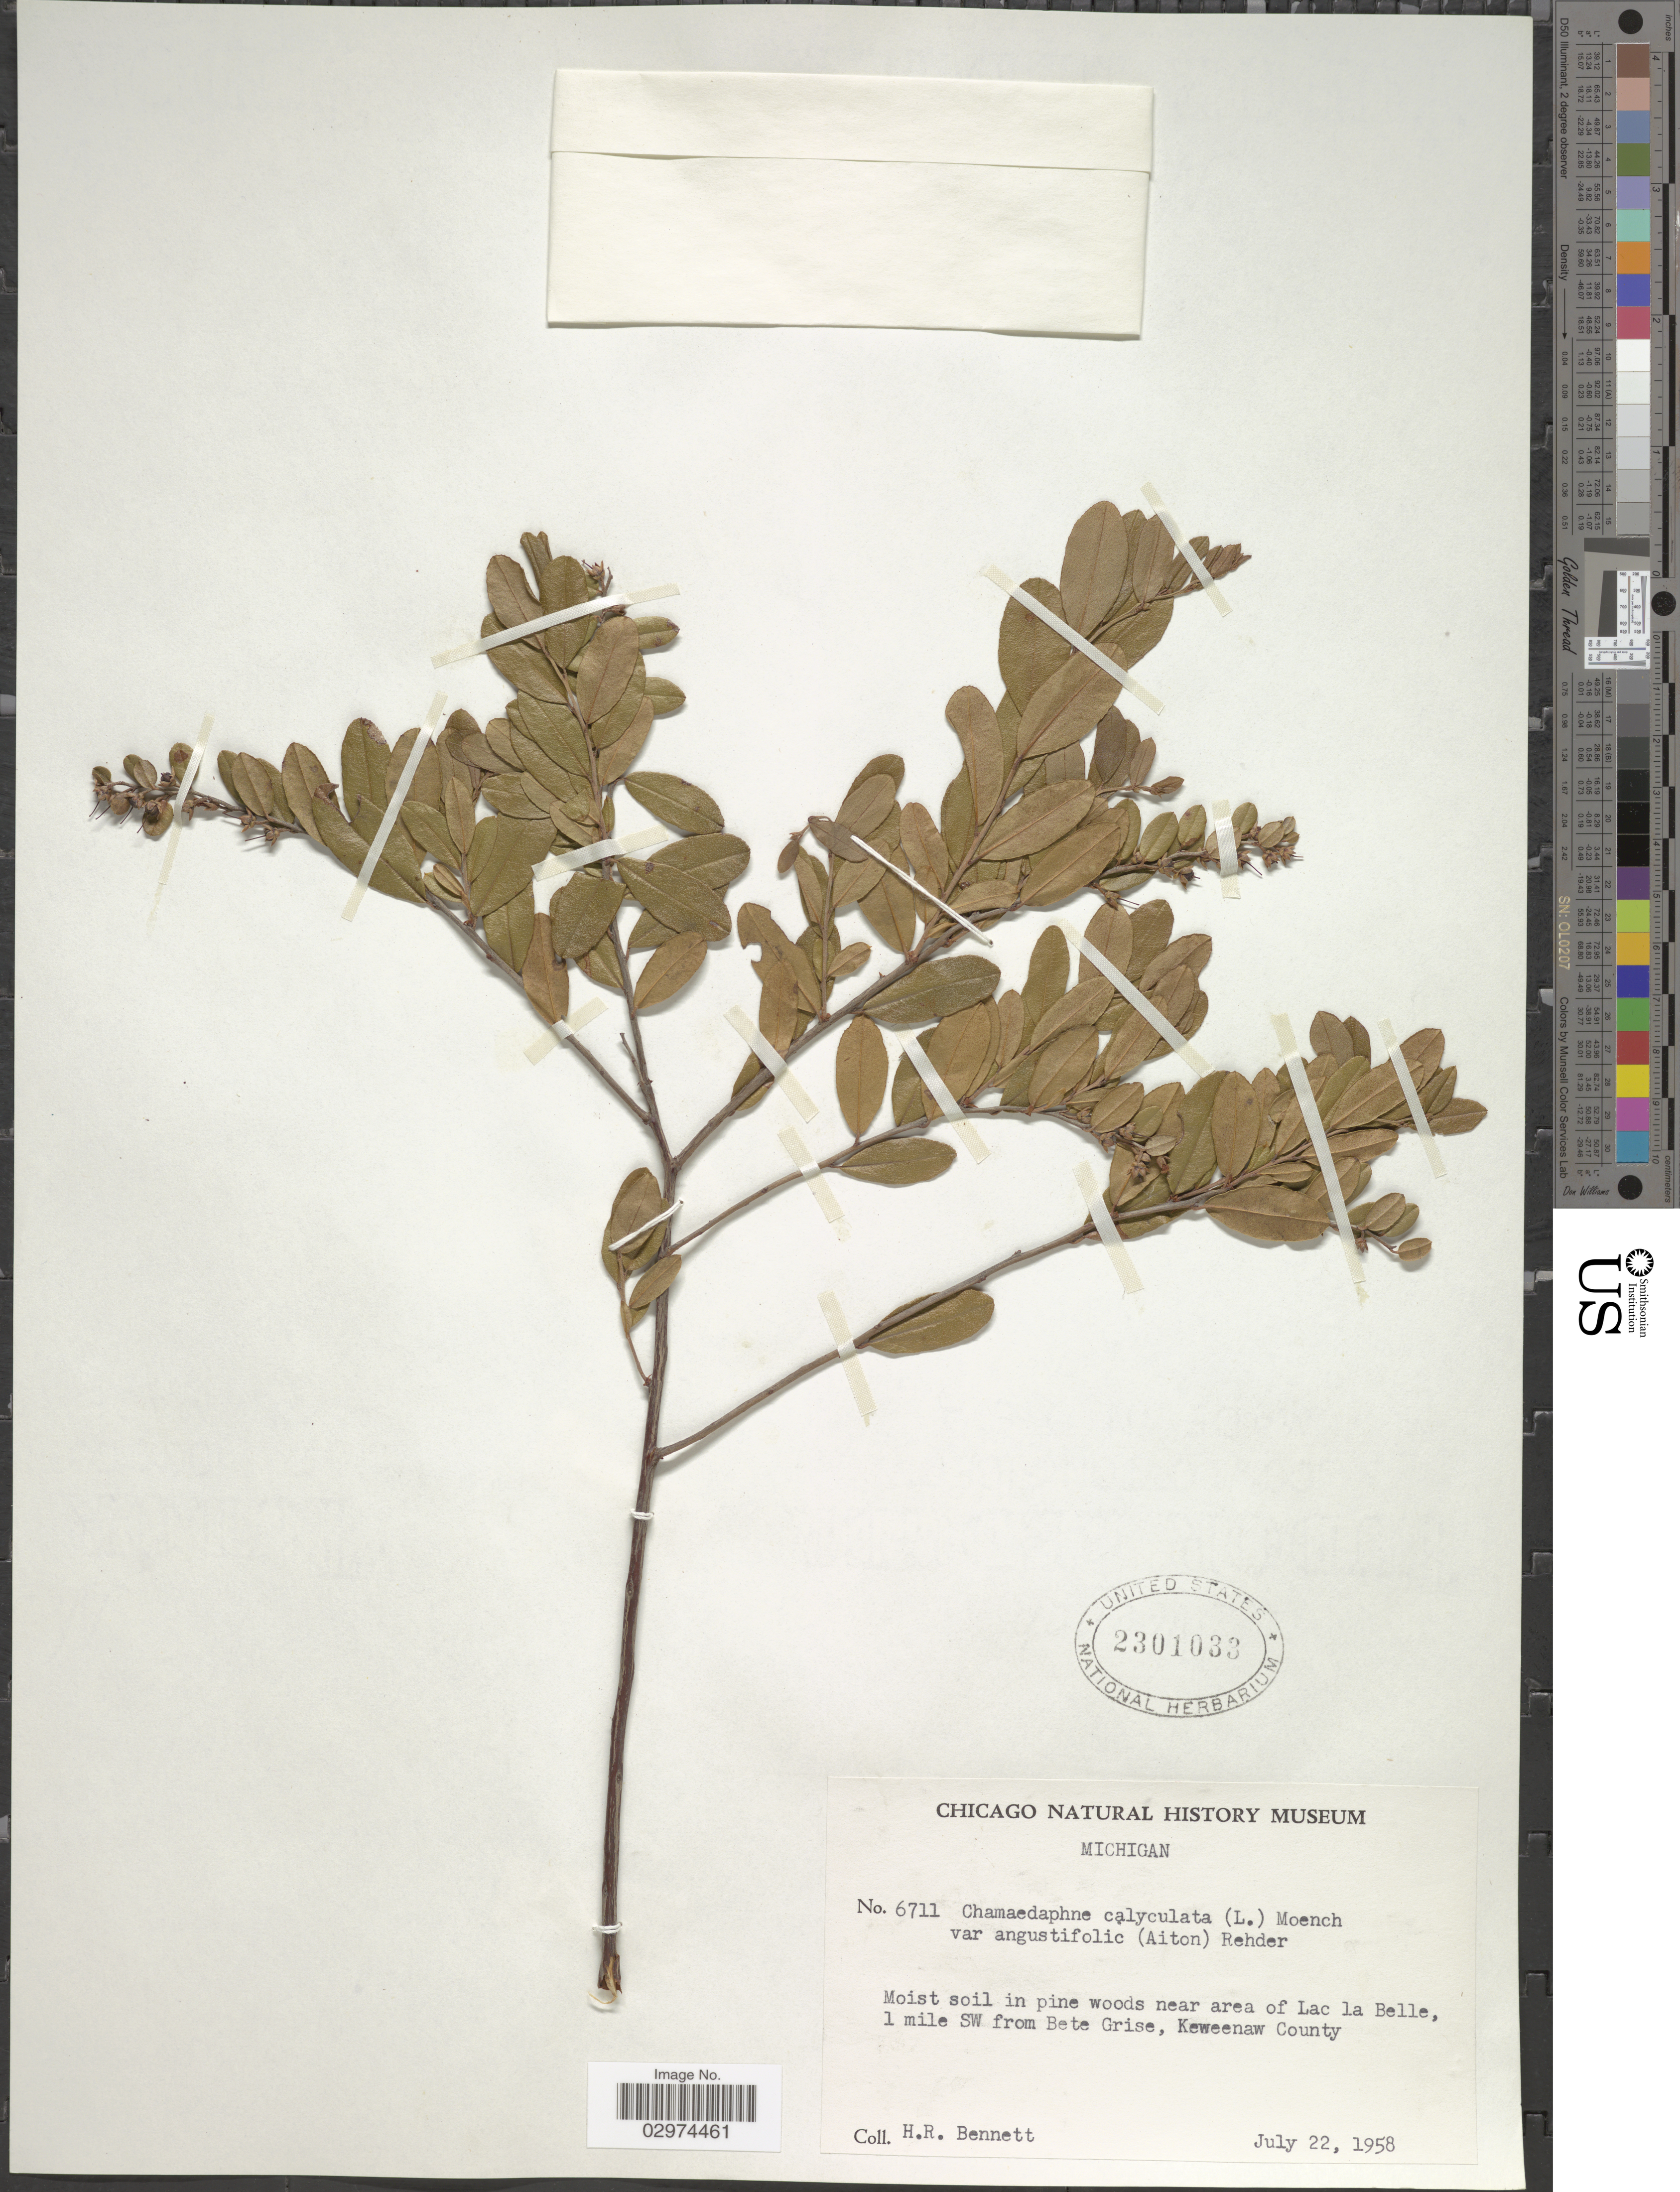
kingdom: Plantae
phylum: Tracheophyta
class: Magnoliopsida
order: Ericales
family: Ericaceae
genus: Chamaedaphne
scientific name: Chamaedaphne calyculata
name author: (L.) Moench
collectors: H. R. Bennett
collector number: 6711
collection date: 1958-07-22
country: United States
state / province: Michigan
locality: Moist soil in pine woods near area of Lac La Belle, 1 mile SW from Bete Grise, Keweenaw County.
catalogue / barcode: US 2301033